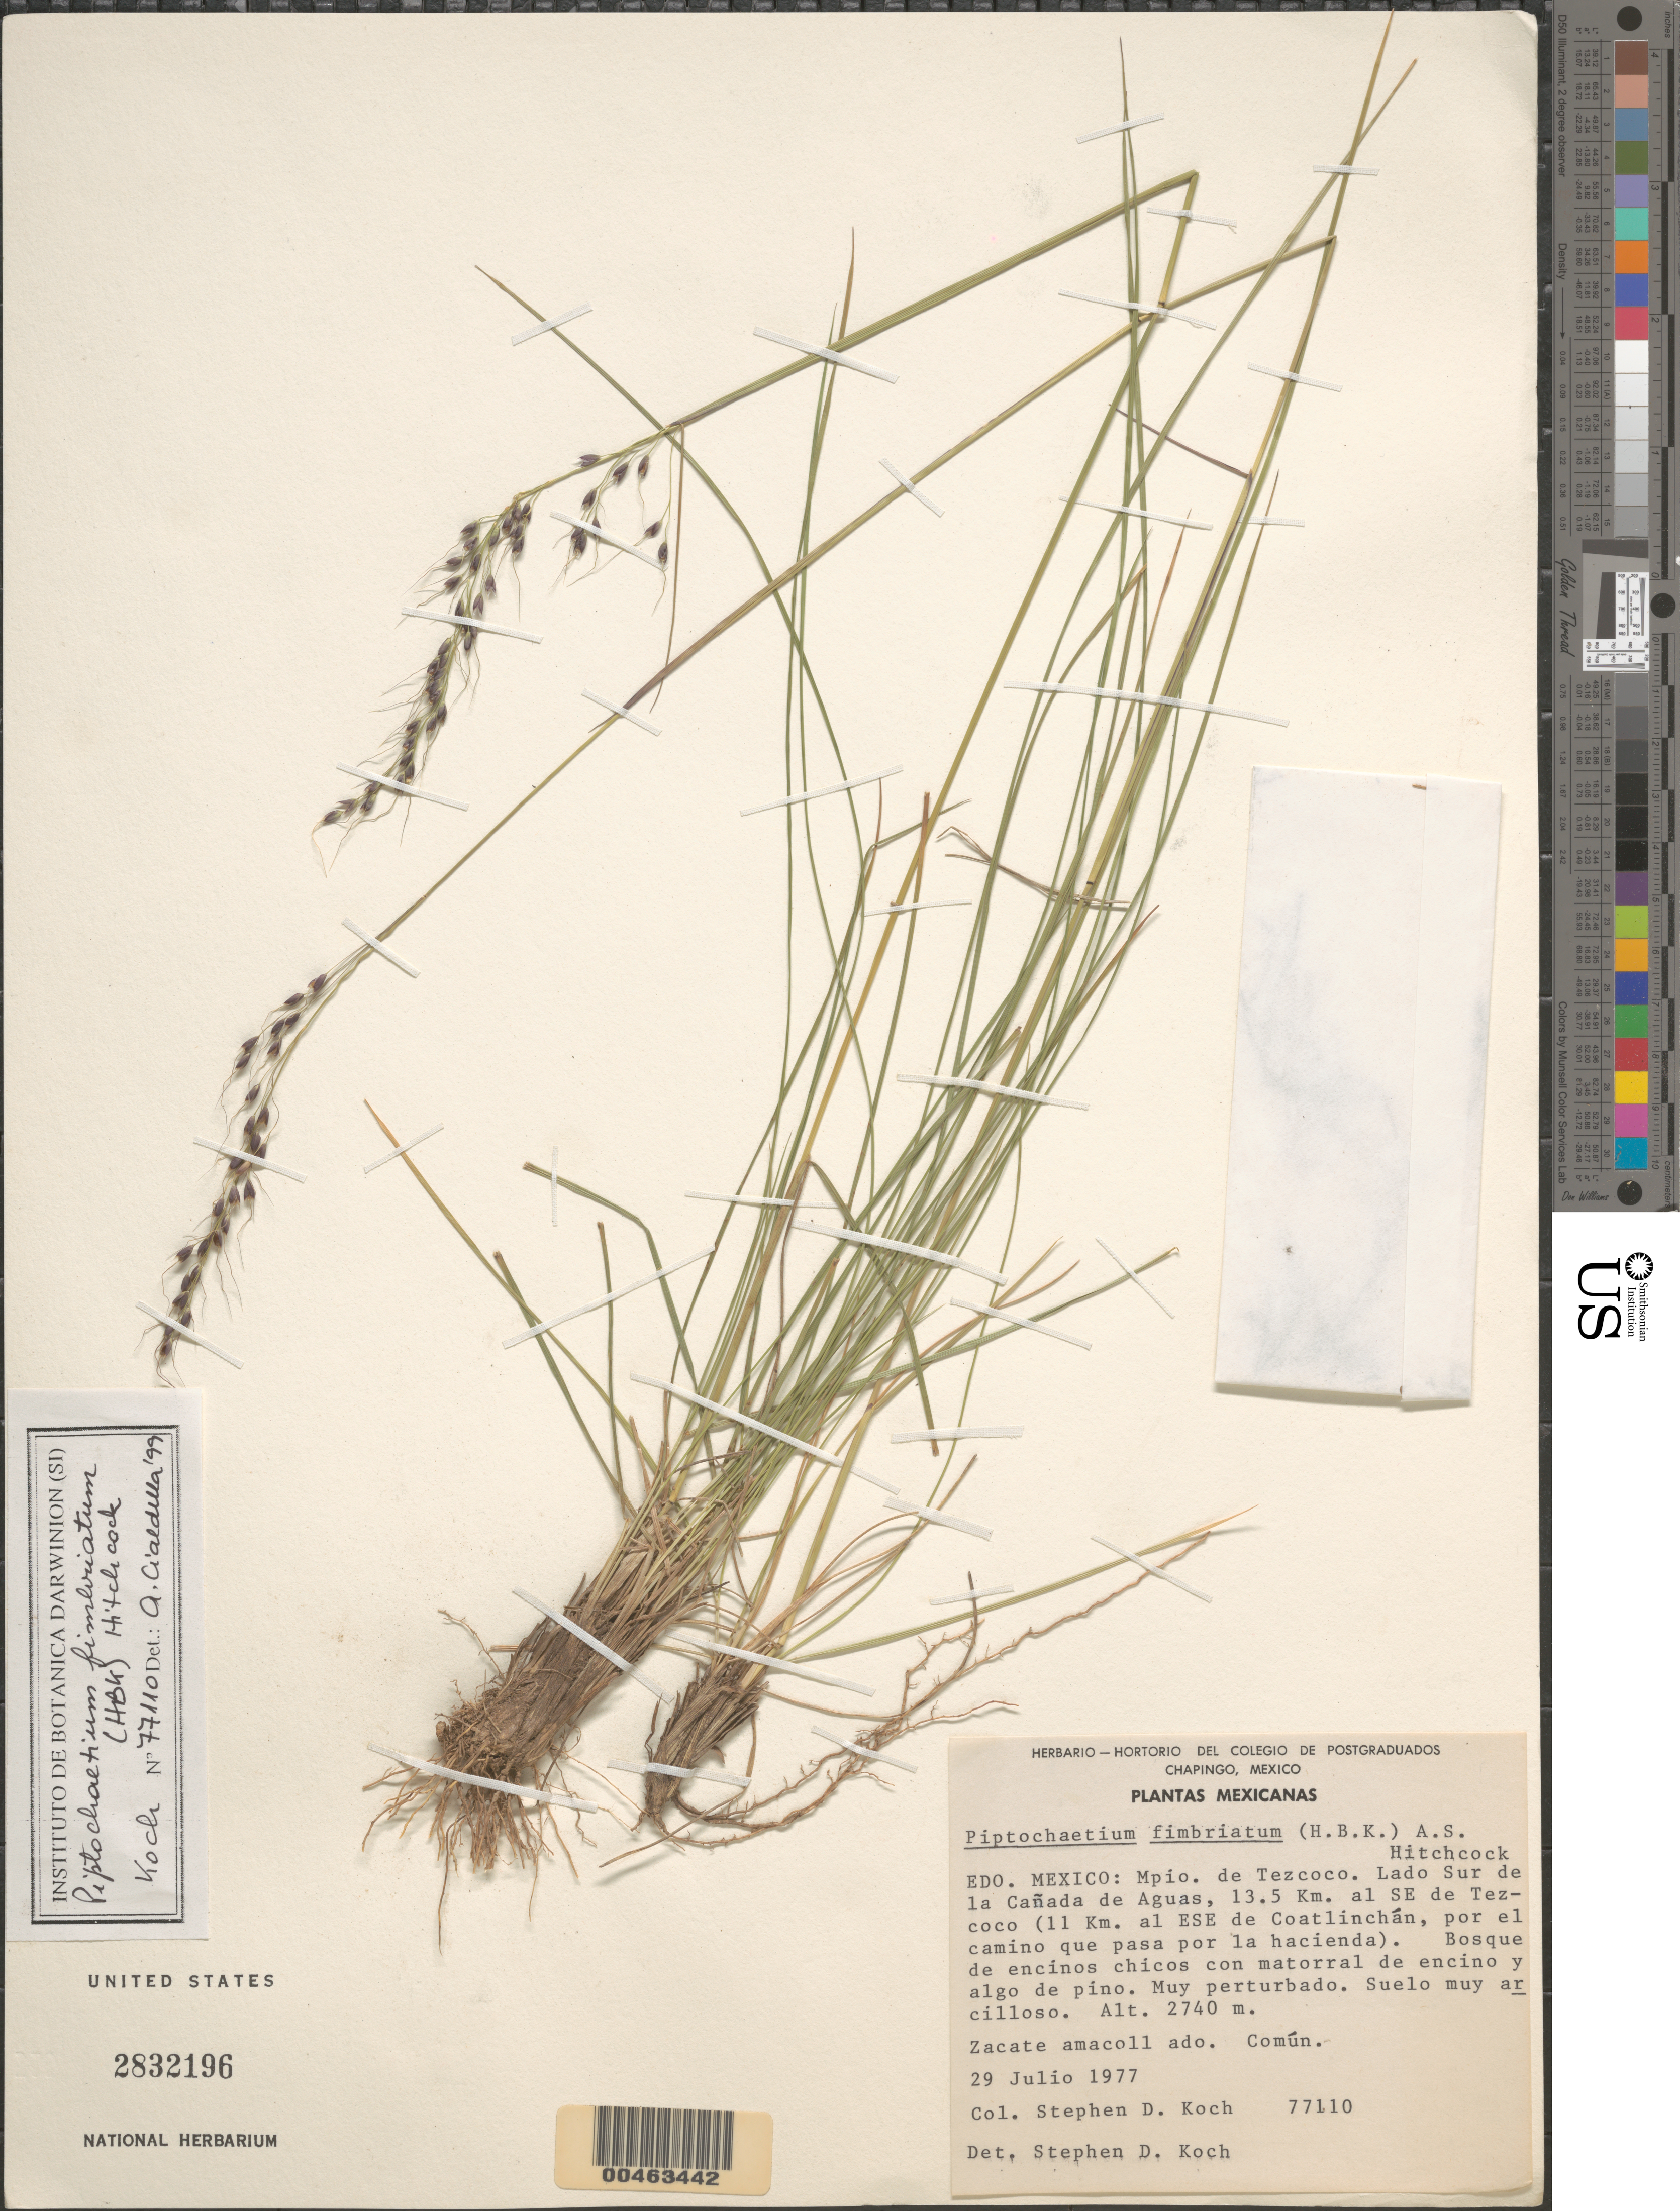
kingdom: Plantae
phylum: Tracheophyta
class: Liliopsida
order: Poales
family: Poaceae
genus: Piptochaetium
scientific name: Piptochaetium fimbriatum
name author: (Kunth) Hitchc.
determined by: Koch, S. D.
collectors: S. D. Koch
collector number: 77110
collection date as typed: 29 Jul 1977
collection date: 1977-07-29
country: Mexico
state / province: México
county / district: Texcoco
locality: Lado S de la Cañada de Aguas, 13.5 km SE of Tezcoco (11 km ESE de Coatlinchán,...)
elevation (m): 2740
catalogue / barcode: US 2832196